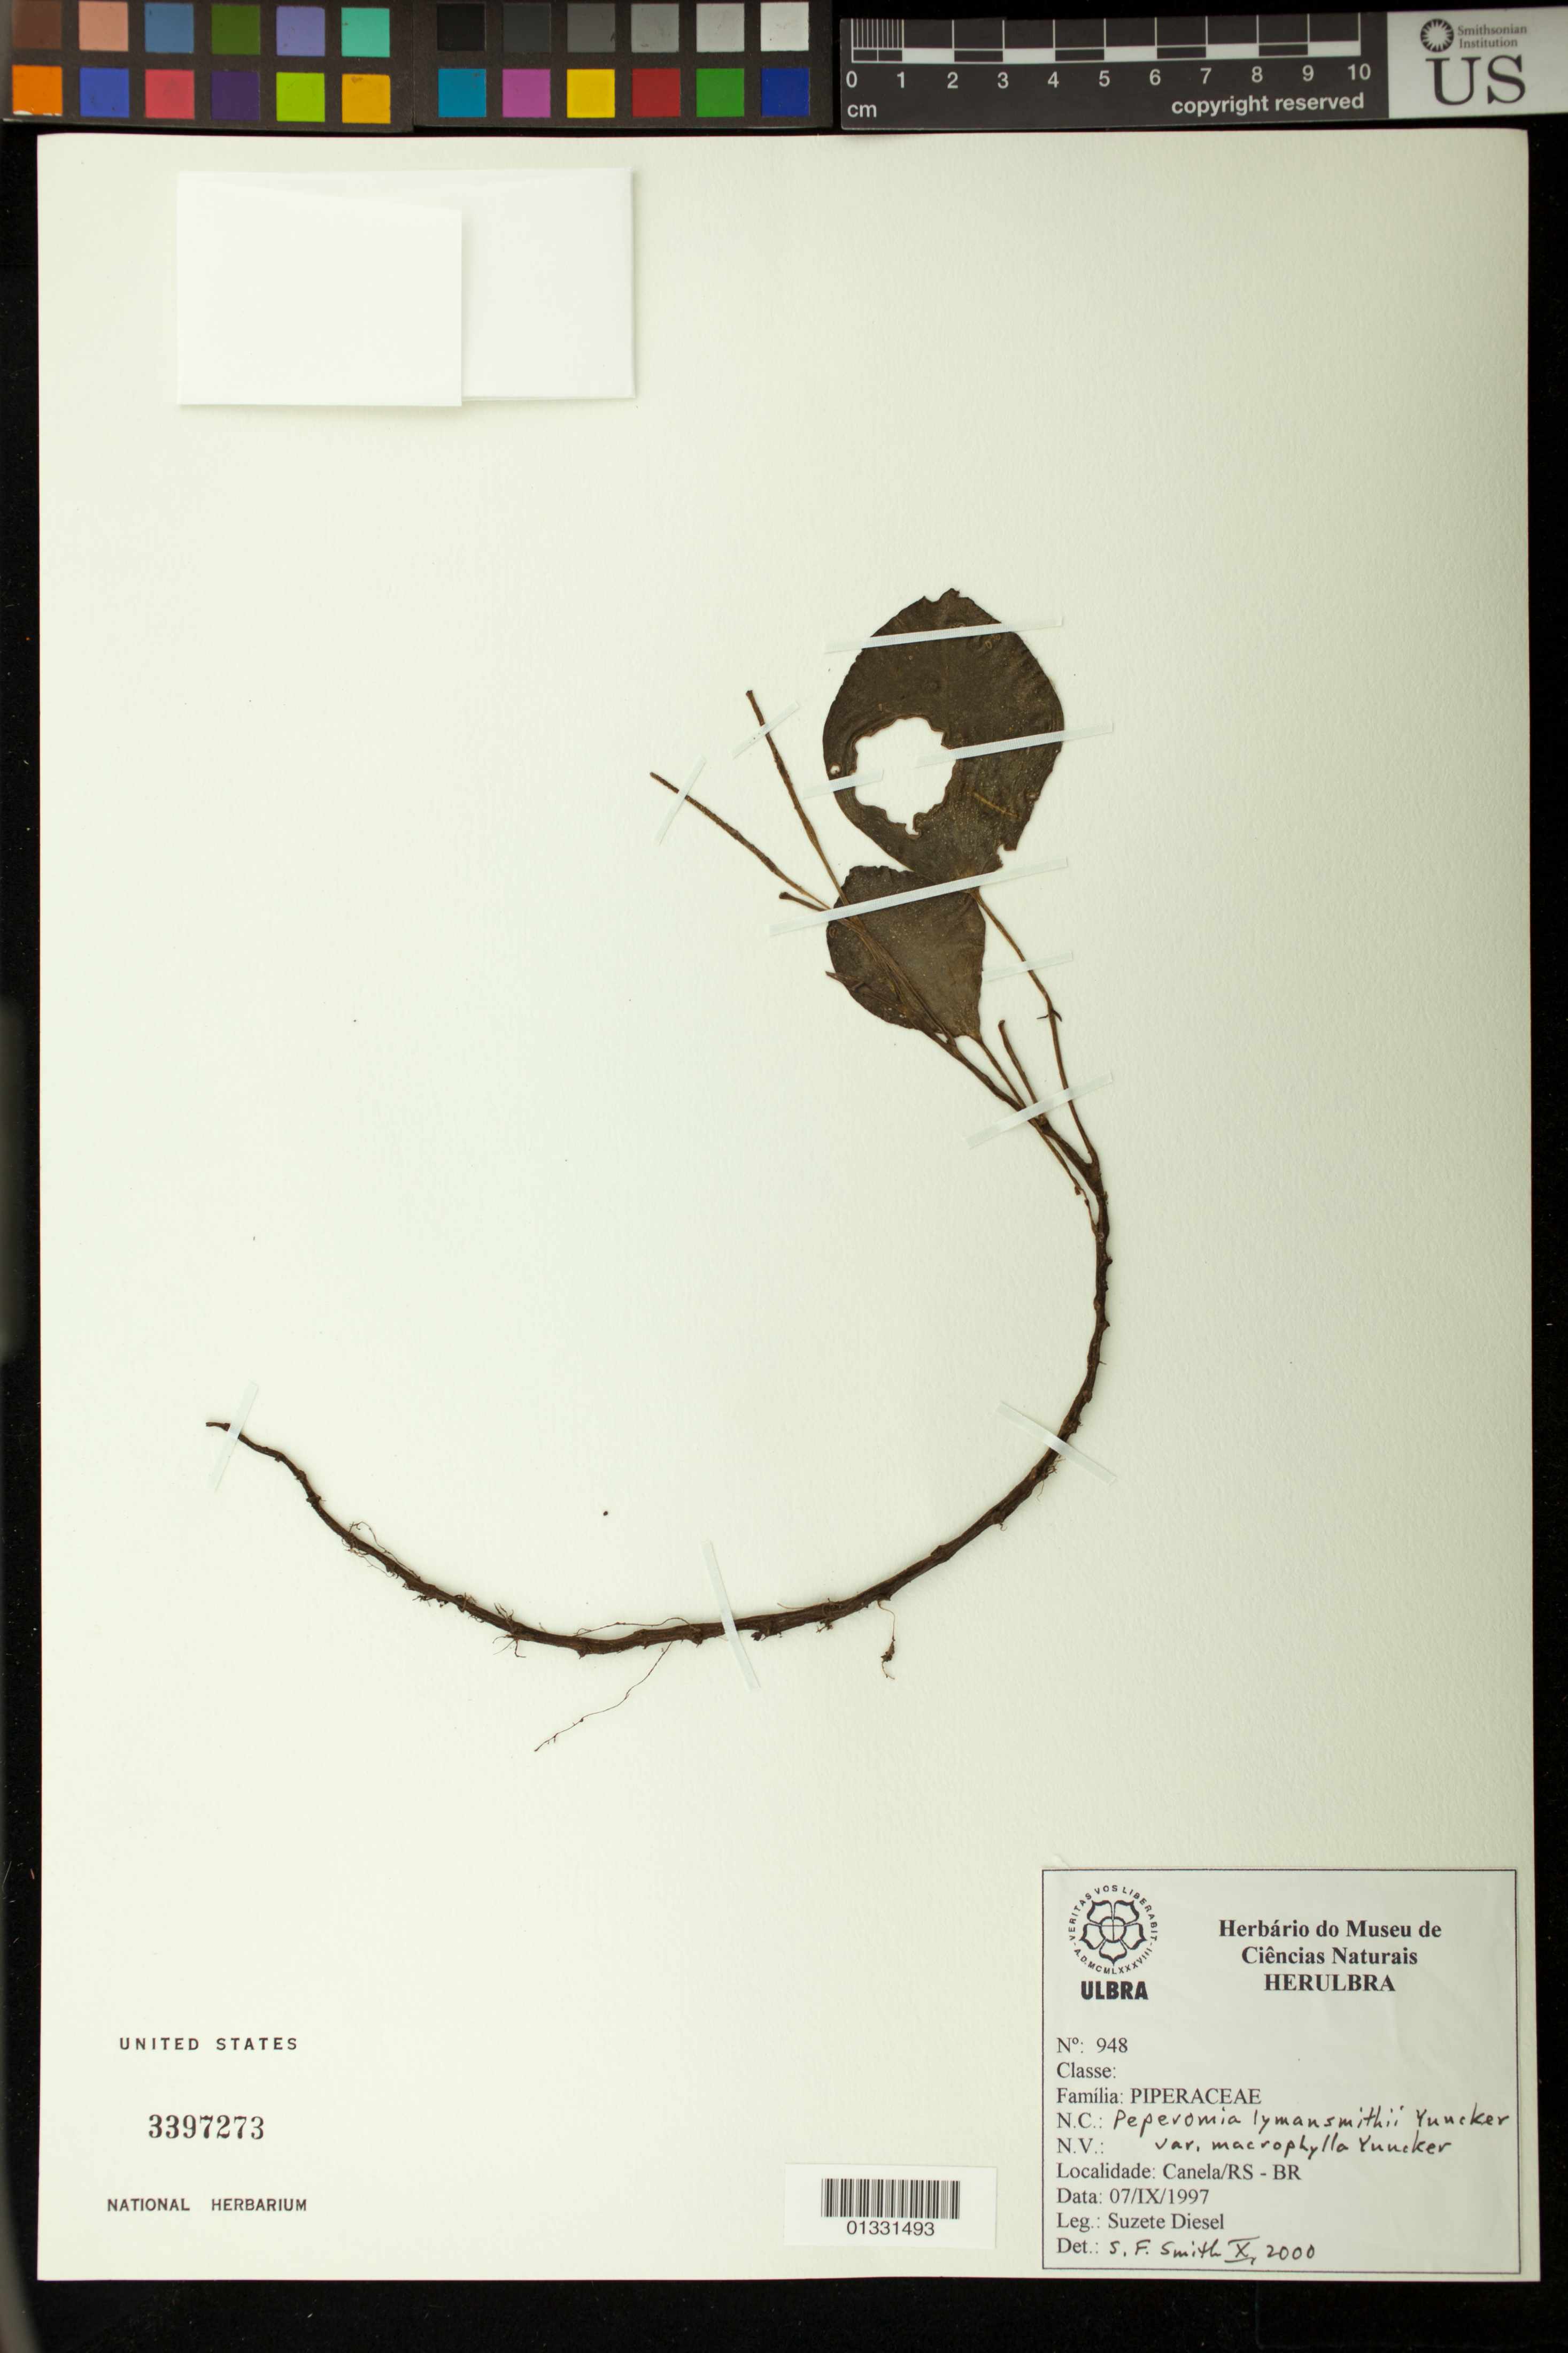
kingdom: Plantae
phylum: Tracheophyta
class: Magnoliopsida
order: Piperales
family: Piperaceae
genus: Peperomia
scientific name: Peperomia lyman-smithii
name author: Yunck.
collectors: S. Diesel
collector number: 948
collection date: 1997-09-07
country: Brazil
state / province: Rio Grande do Sul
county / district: Canela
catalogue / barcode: US 3397273